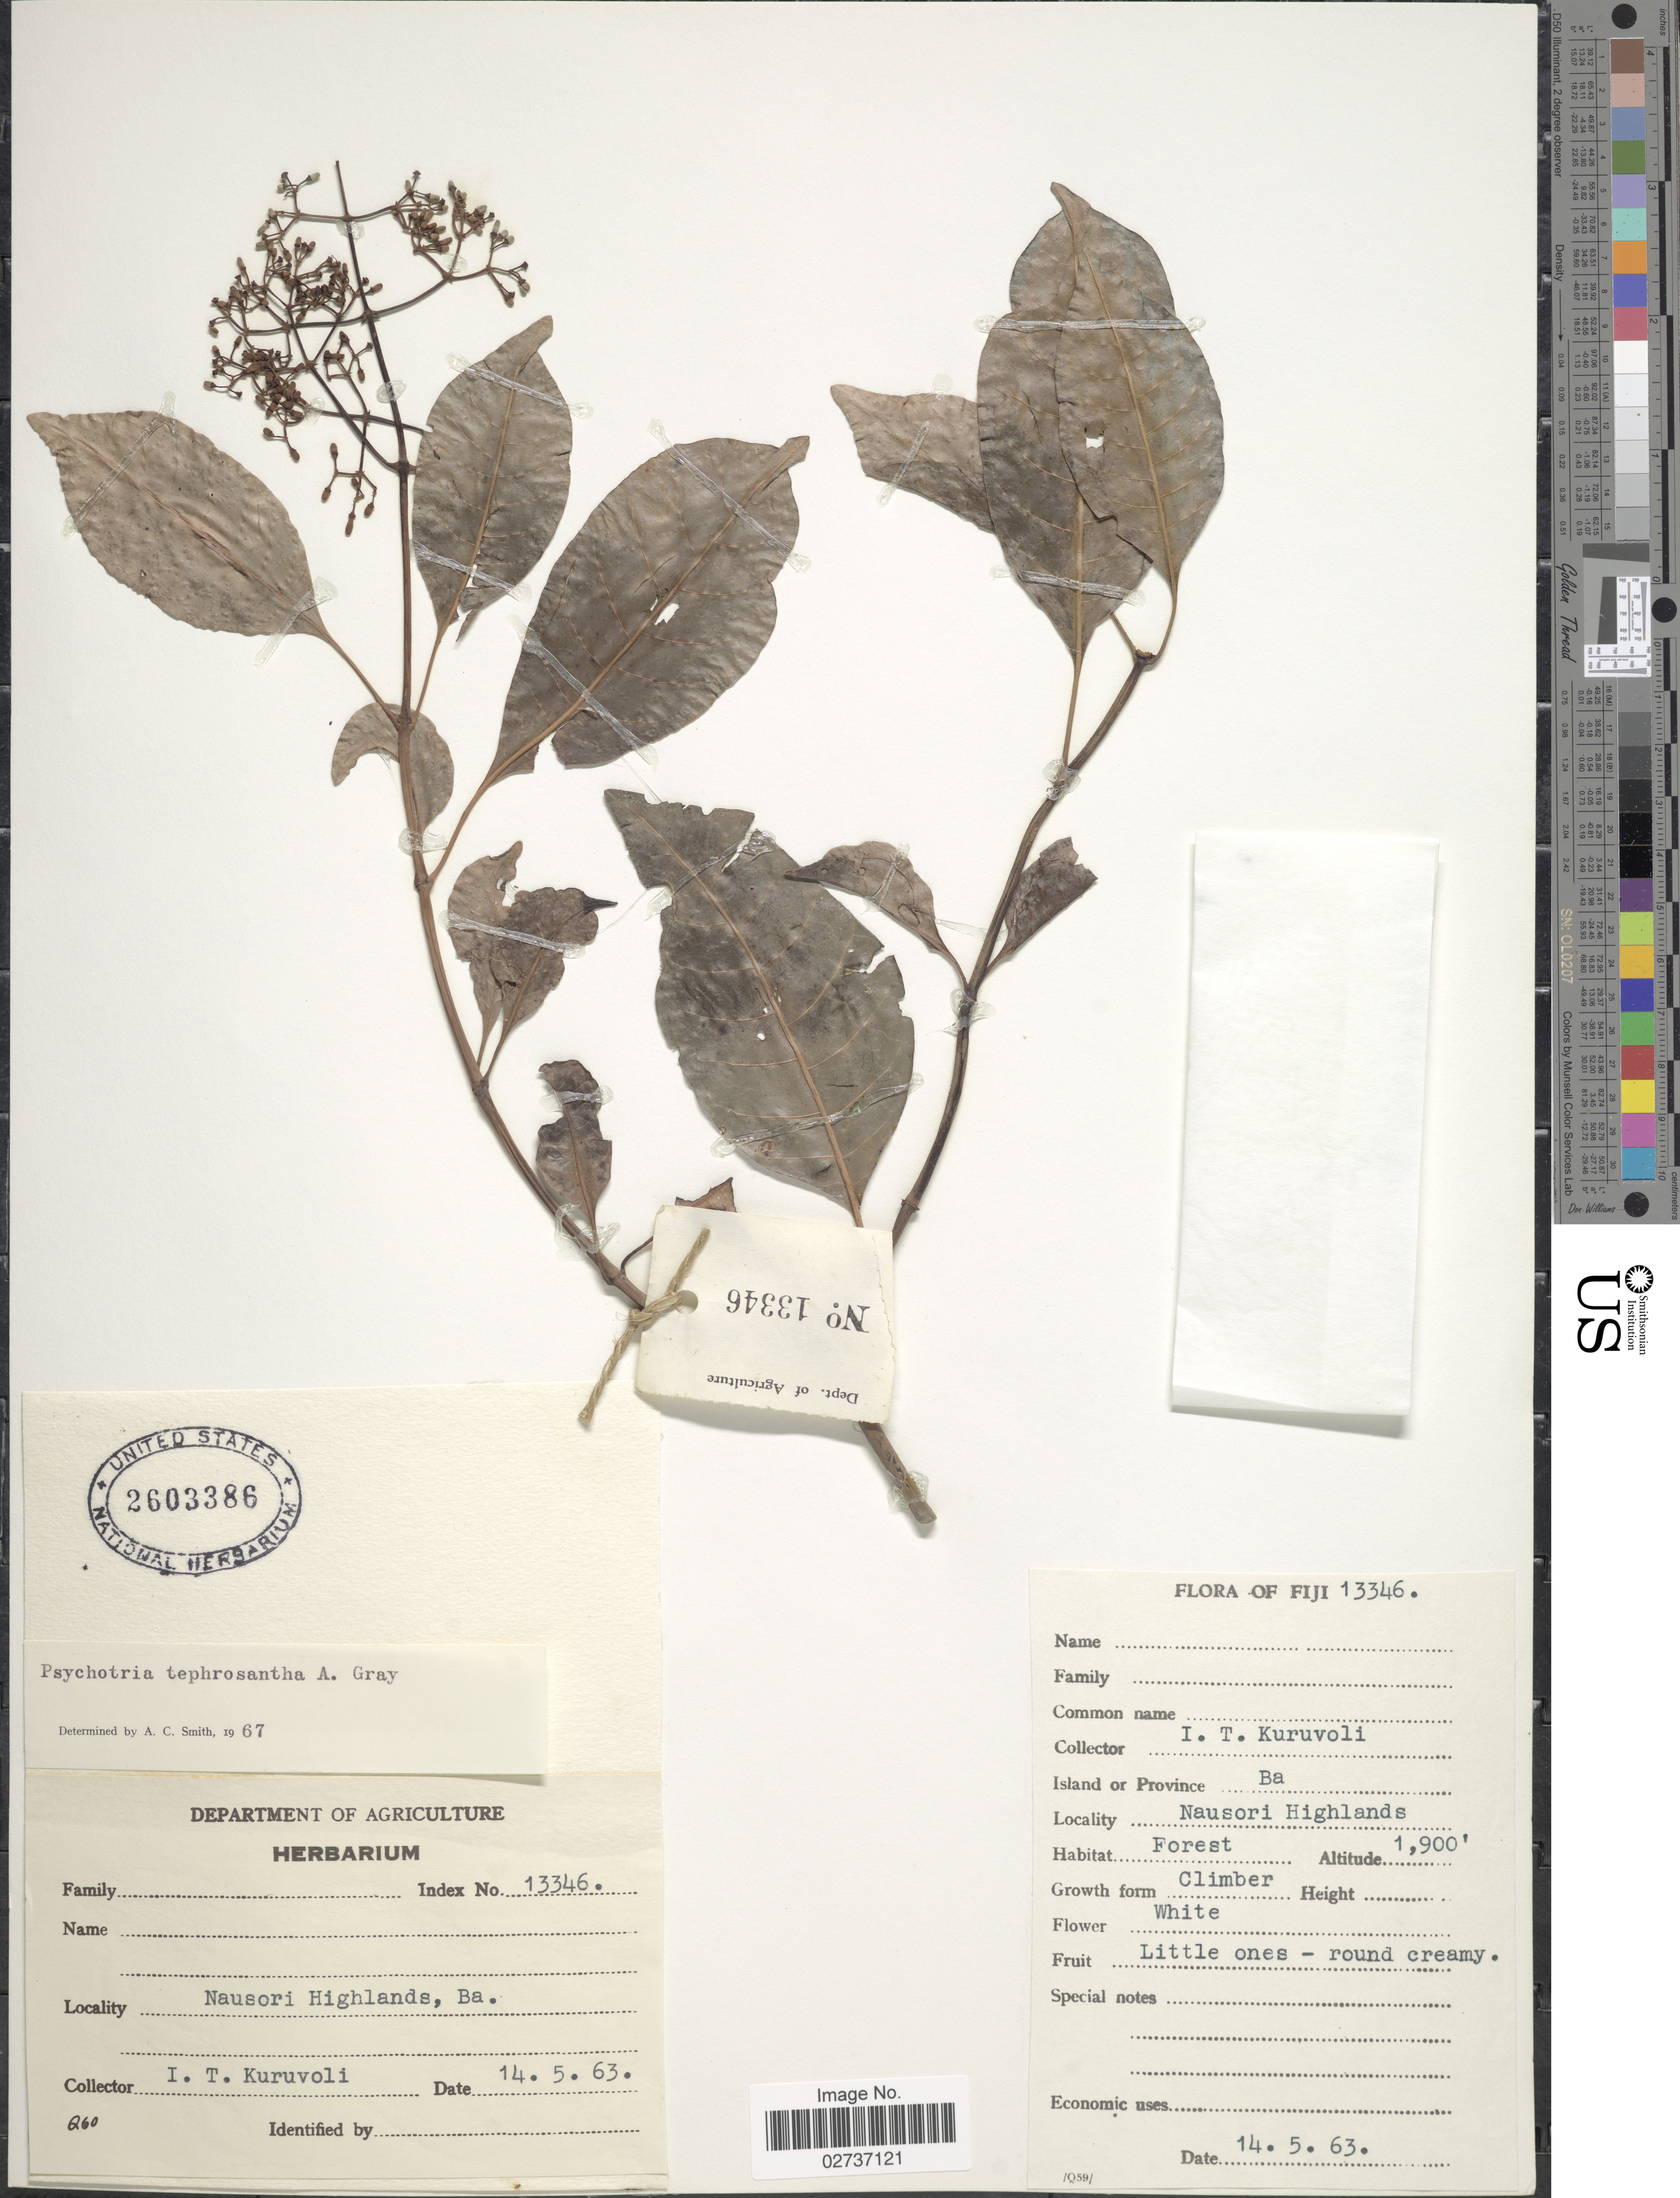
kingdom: Plantae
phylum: Tracheophyta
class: Magnoliopsida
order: Gentianales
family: Rubiaceae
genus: Psychotria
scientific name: Psychotria tephrosantha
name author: A. Gray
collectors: I. Kuruvoli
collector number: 13346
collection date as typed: Transcribed d/m/y: 14/5/63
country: Fiji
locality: Nausori Highlands, Ba.,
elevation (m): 579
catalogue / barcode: US 2603386